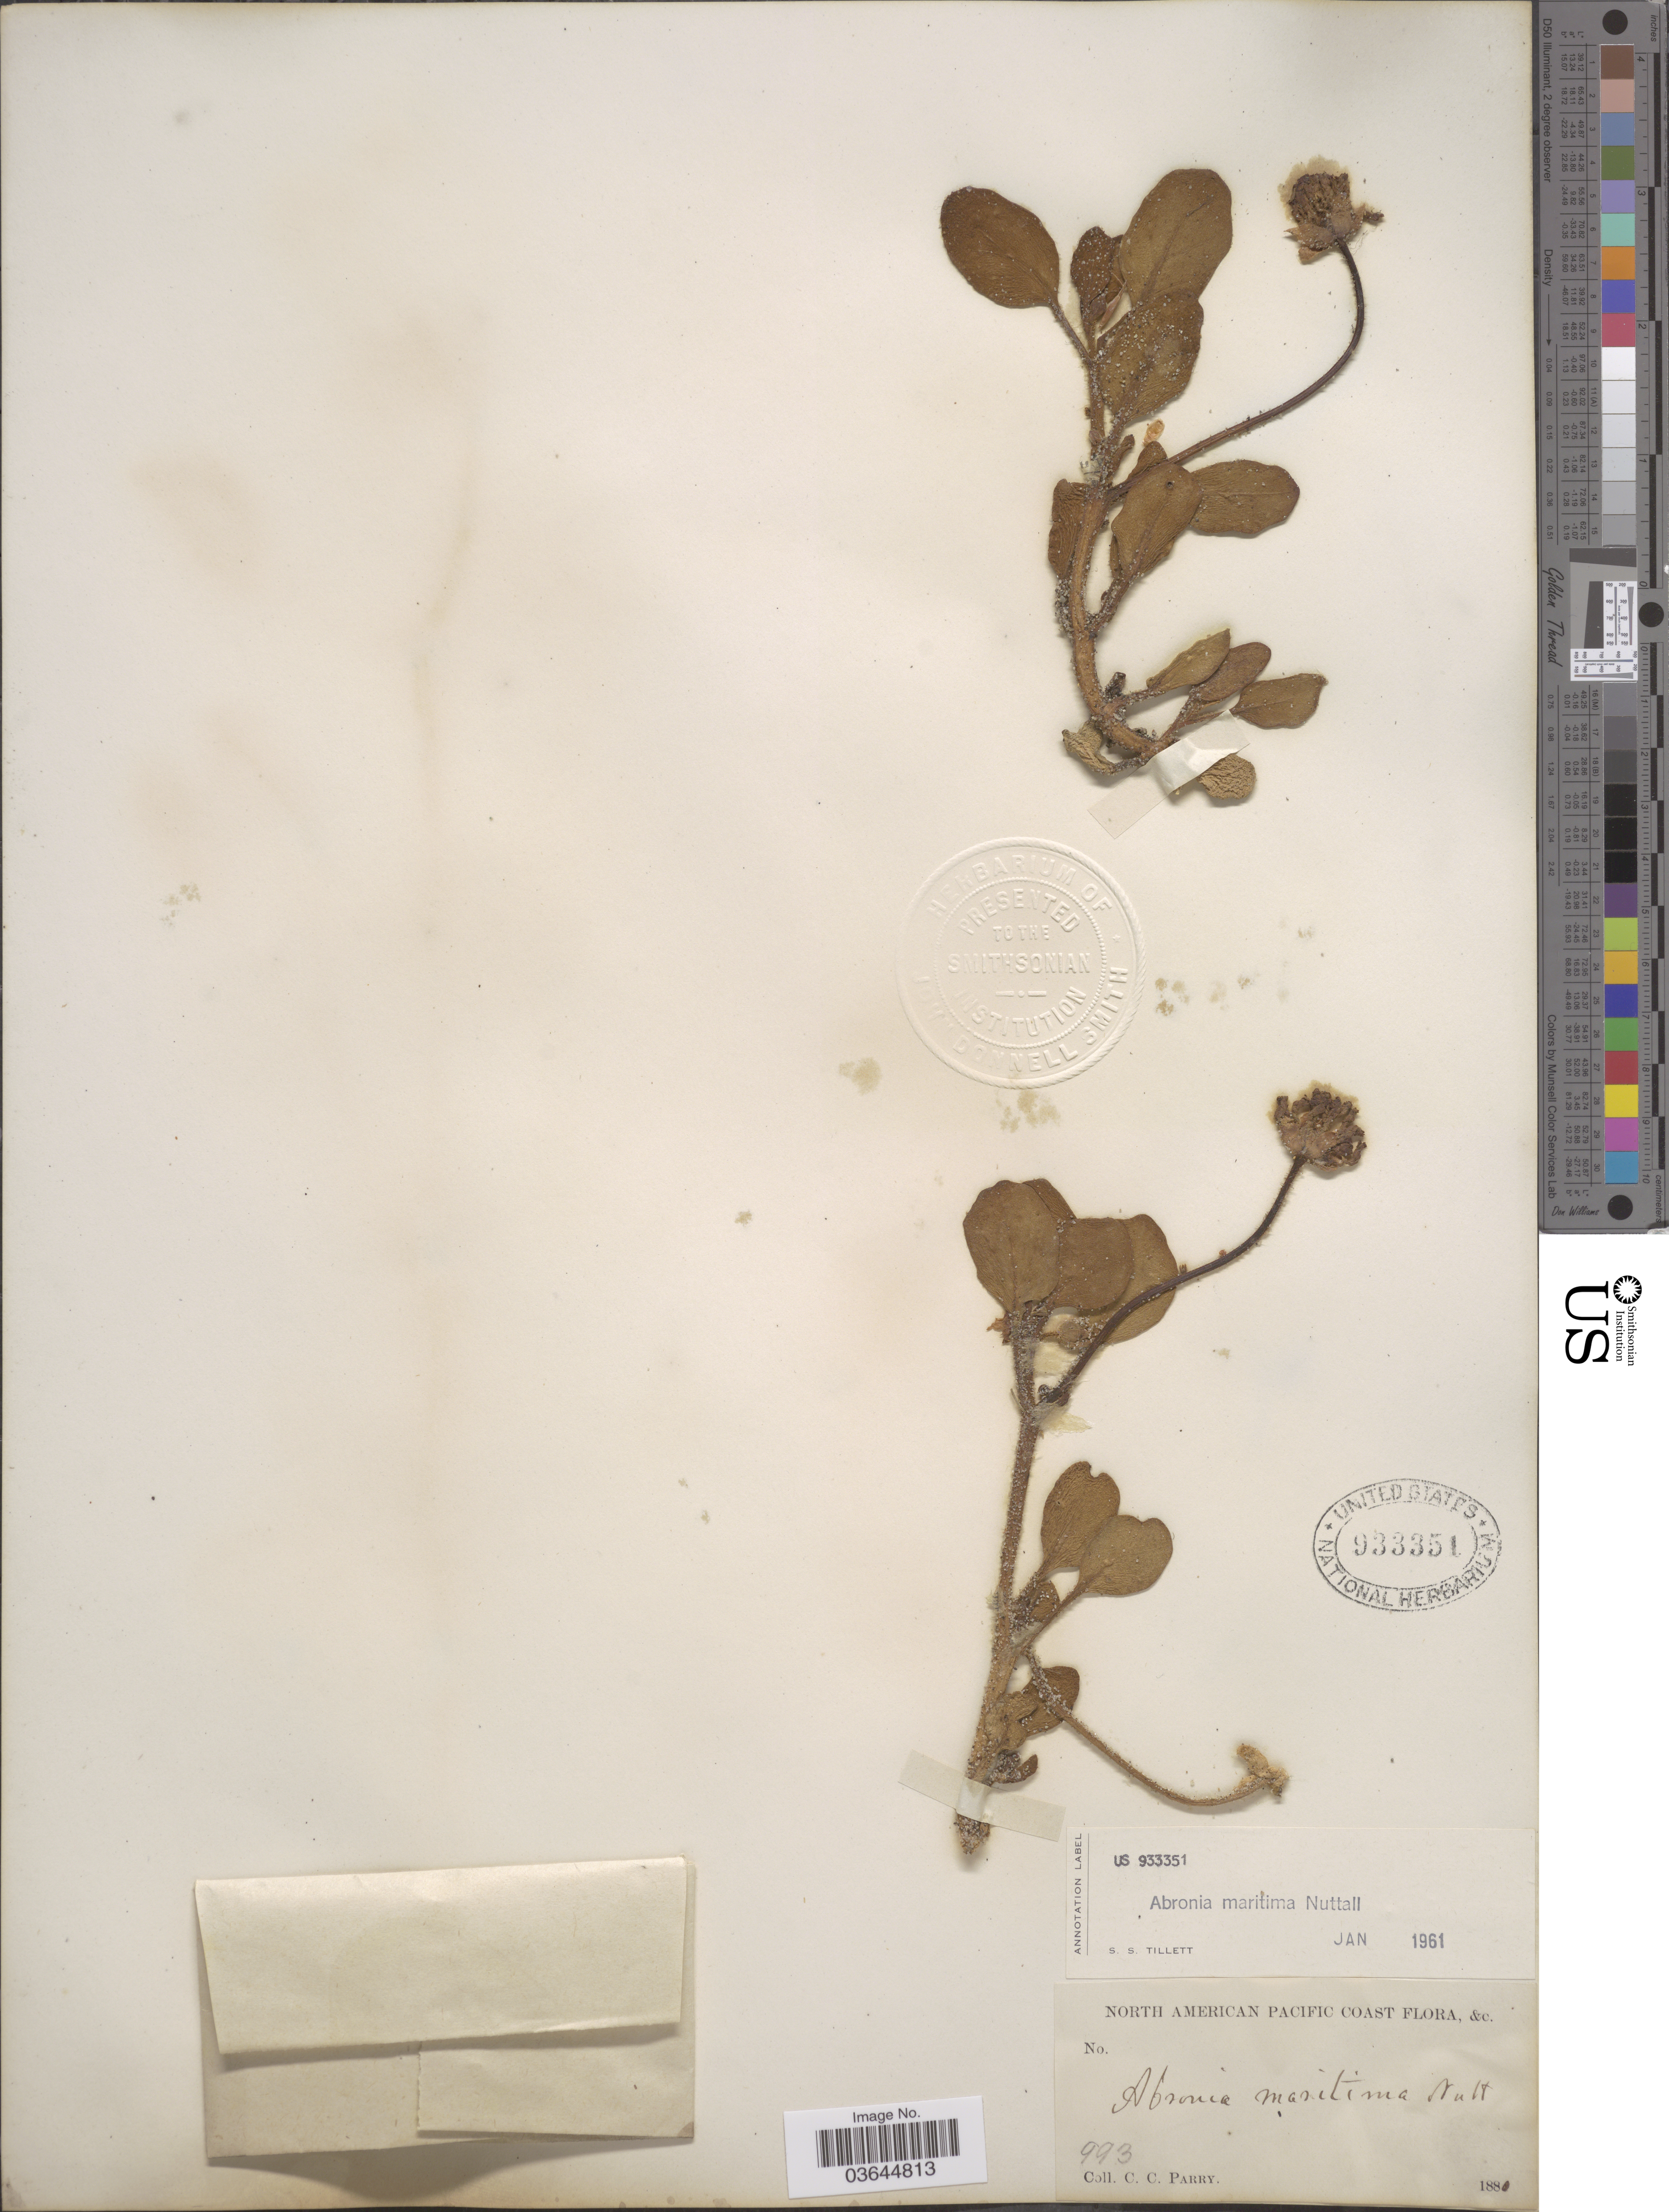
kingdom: Plantae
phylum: Tracheophyta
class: Magnoliopsida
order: Caryophyllales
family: Nyctaginaceae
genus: Abronia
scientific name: Abronia maritima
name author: Nutt. ex S. Watson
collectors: C. C. Parry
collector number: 993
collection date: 1880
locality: North American Pacific Coast.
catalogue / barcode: US 933351